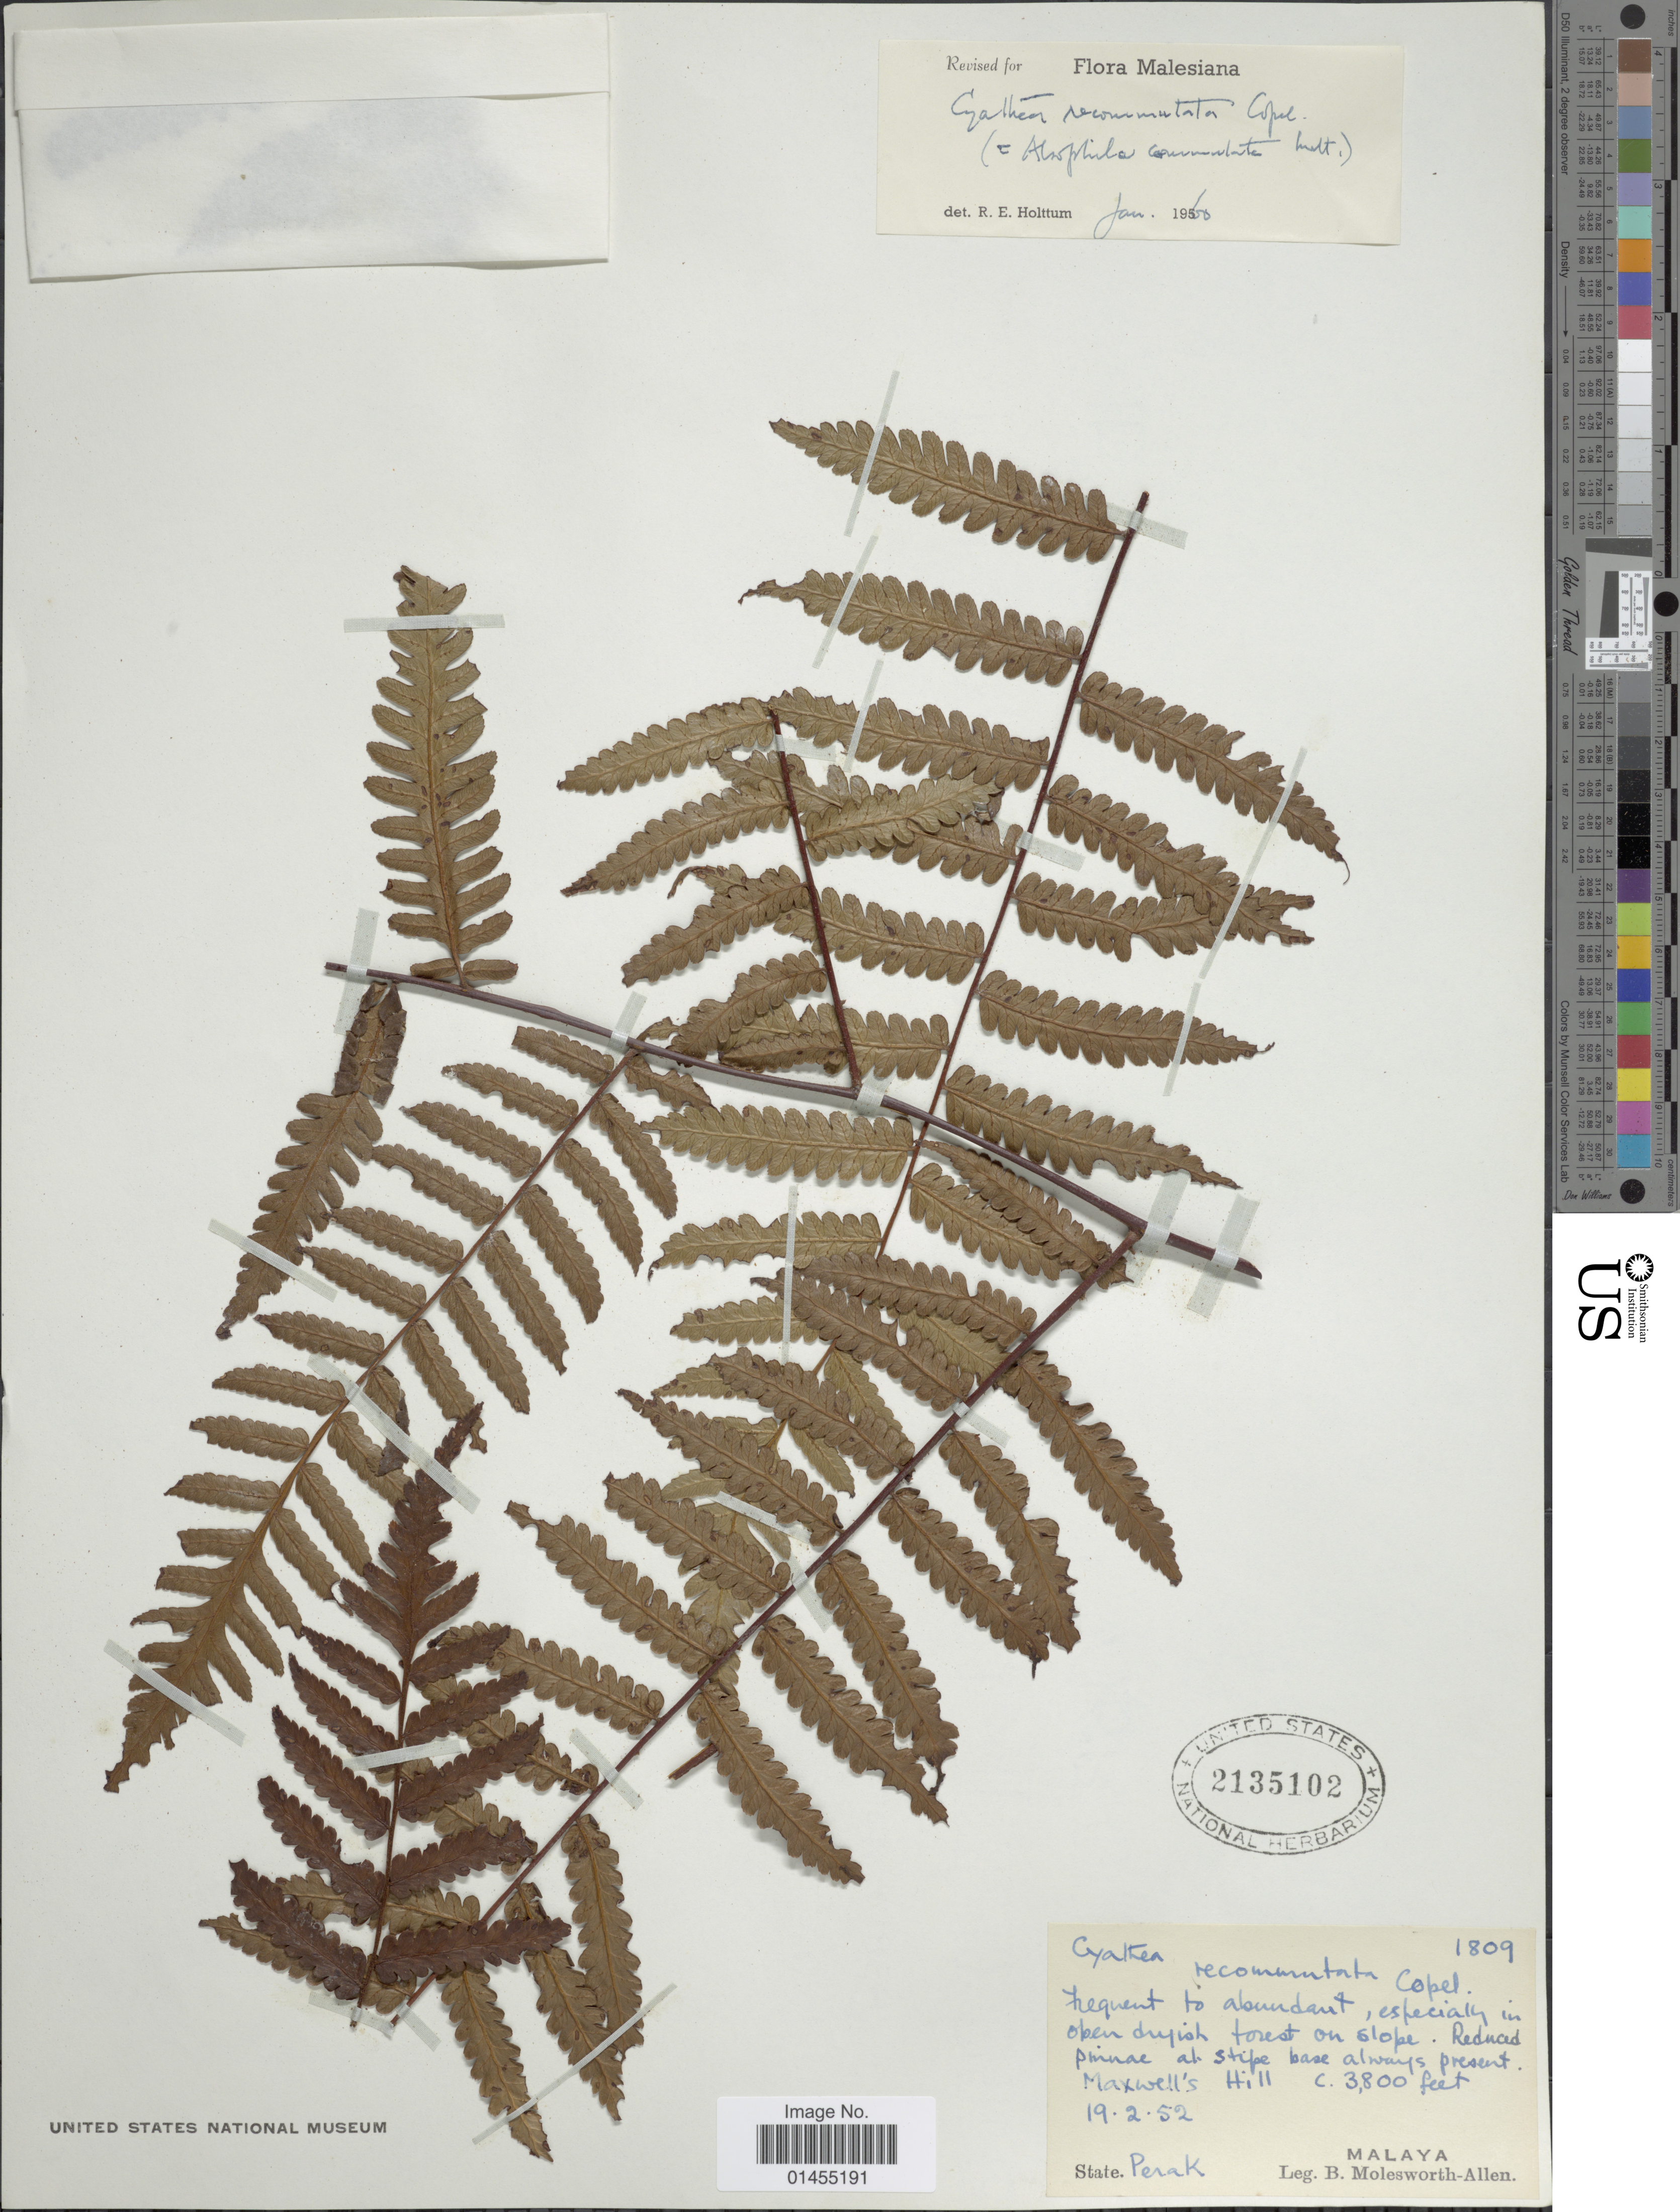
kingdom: Plantae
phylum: Tracheophyta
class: Polypodiopsida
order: Cyatheales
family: Cyatheaceae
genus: Alsophila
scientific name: Alsophila commutata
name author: Mett.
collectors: B. E. G. Molesworth-Allen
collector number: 1809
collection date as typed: Transcribed d/m/y: 19/2/52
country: Malaysia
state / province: Perak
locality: Malaya, Maxwell's Hill.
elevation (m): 1158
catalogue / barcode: US 2135102